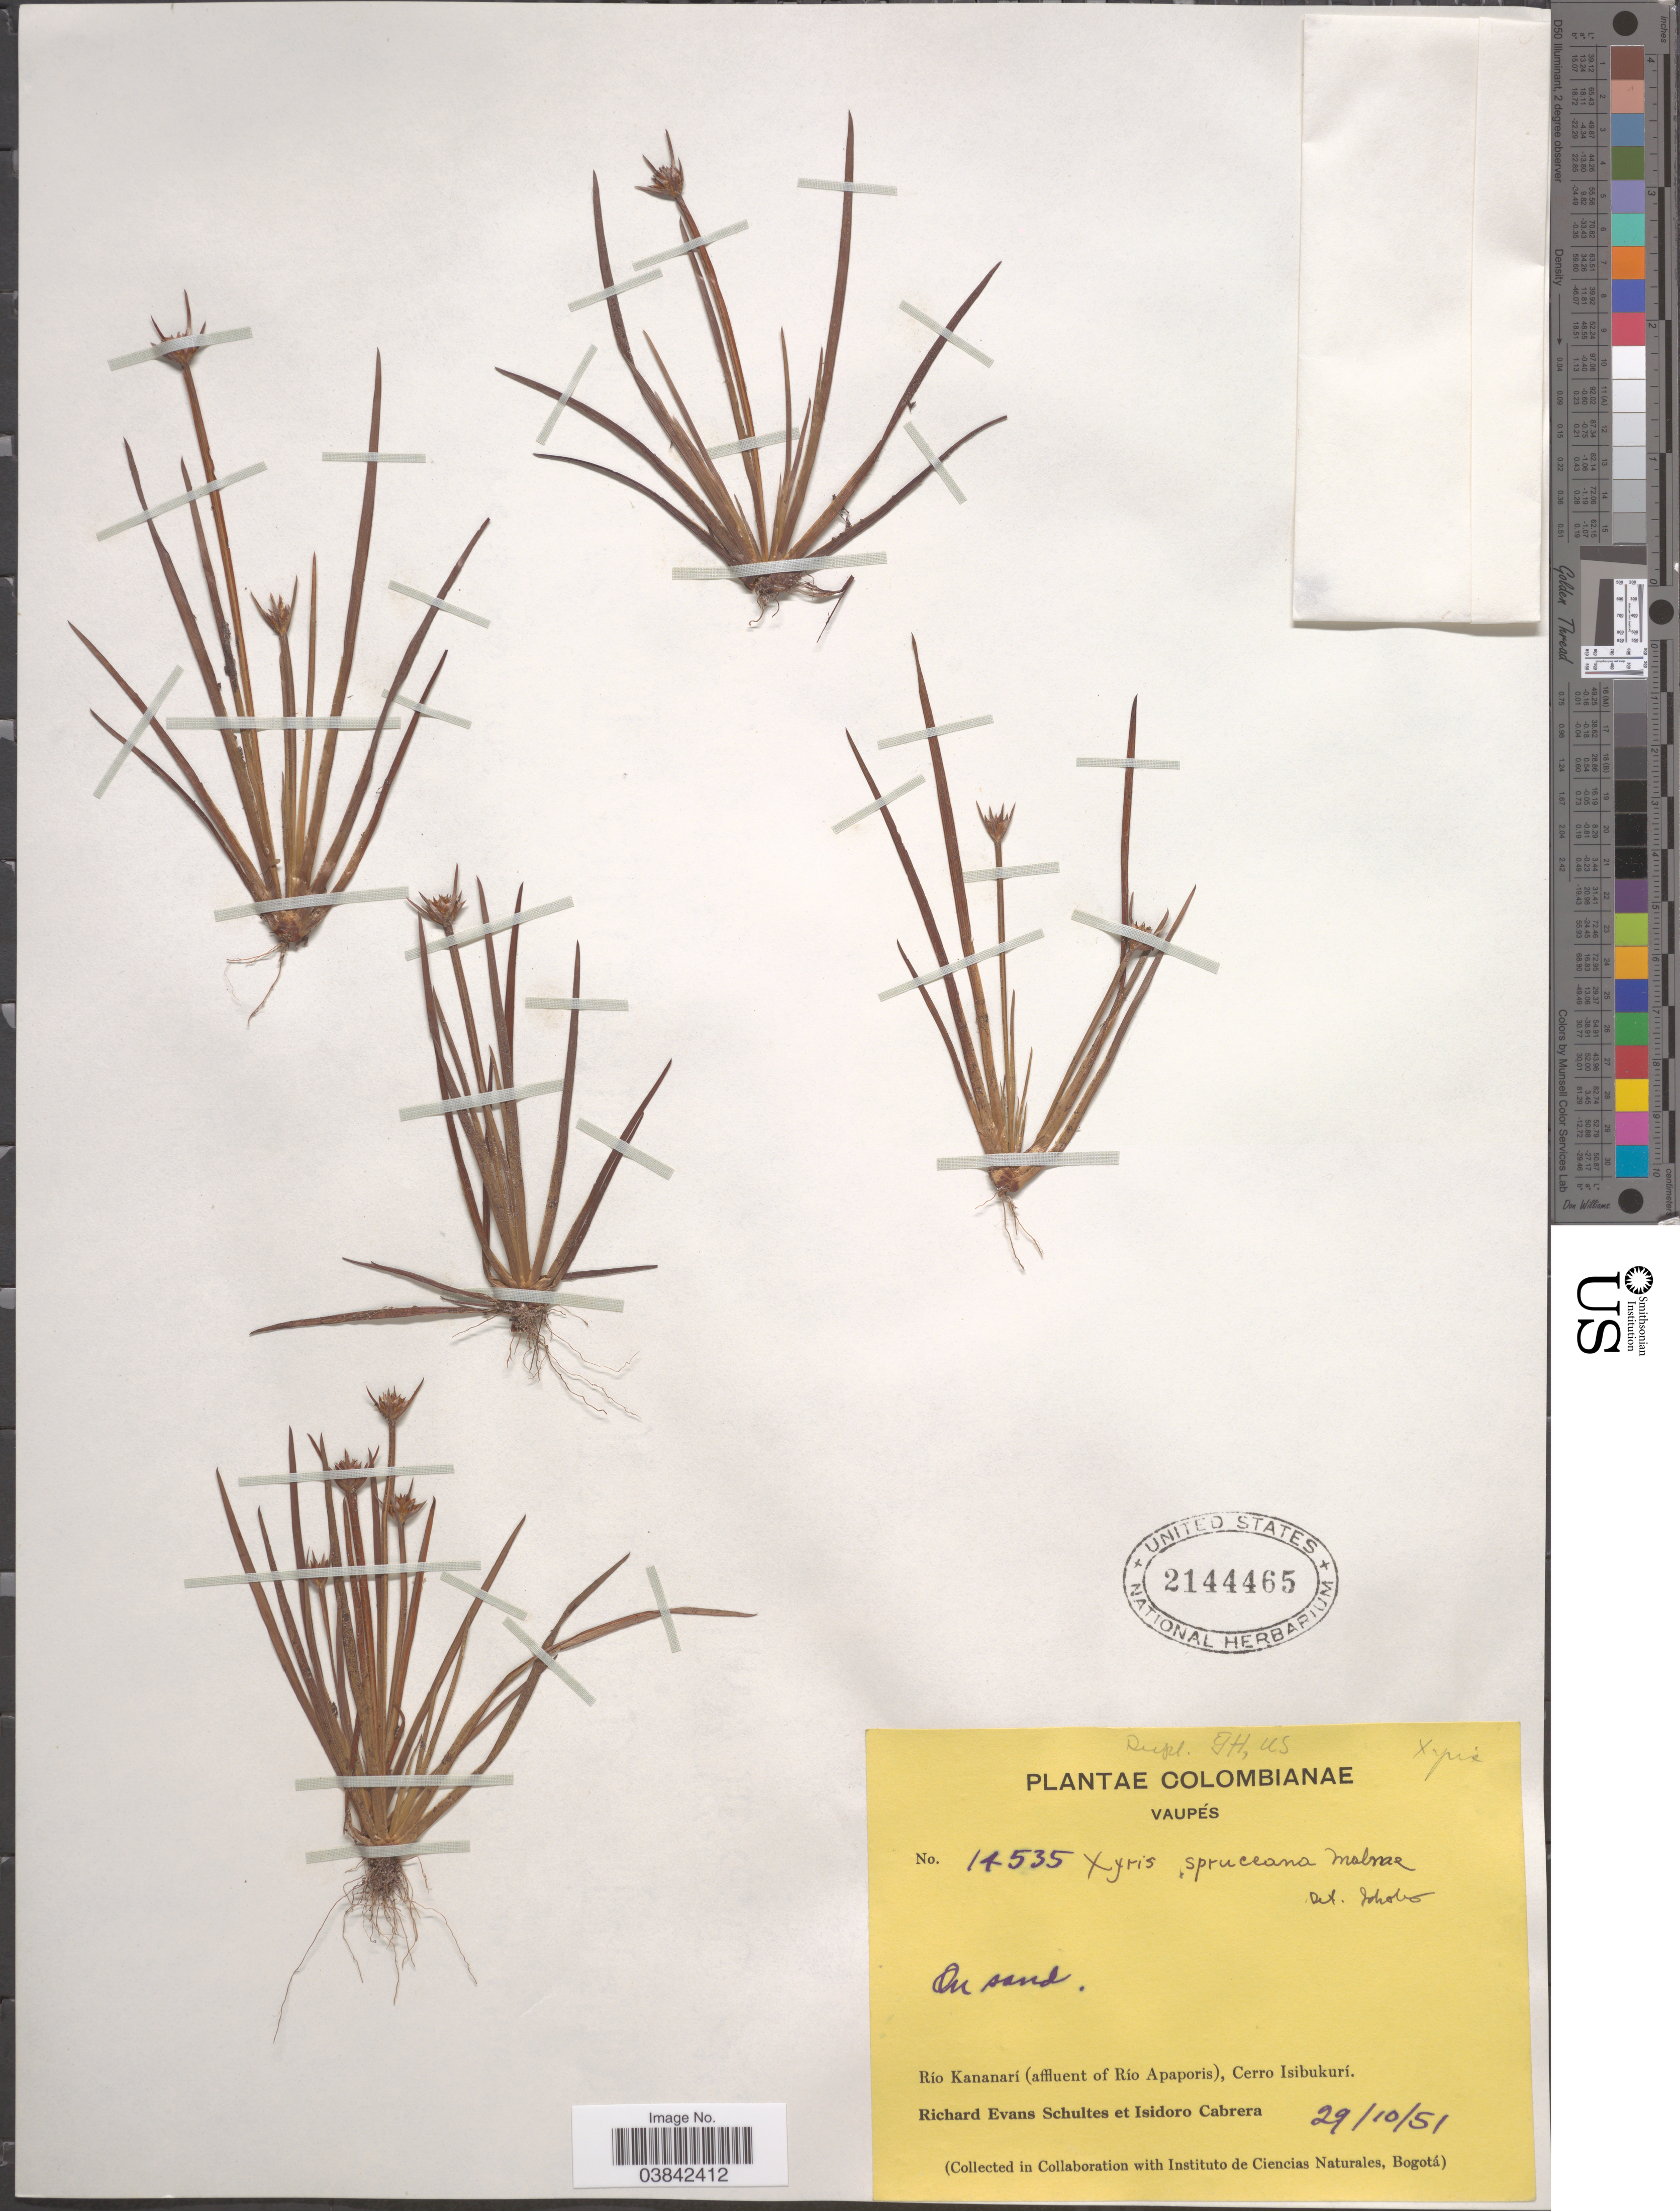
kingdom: Plantae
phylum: Tracheophyta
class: Liliopsida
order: Poales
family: Xyridaceae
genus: Xyris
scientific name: Xyris spruceana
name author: Malme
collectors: R. E. Schultes & I. Cabrera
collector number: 14535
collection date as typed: Transcribed d/m/y: 29/10/51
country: Colombia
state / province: Vaupés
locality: Kananarí (affluent of Río Apaporis), Cerro Isibukurí.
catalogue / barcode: US 2144465